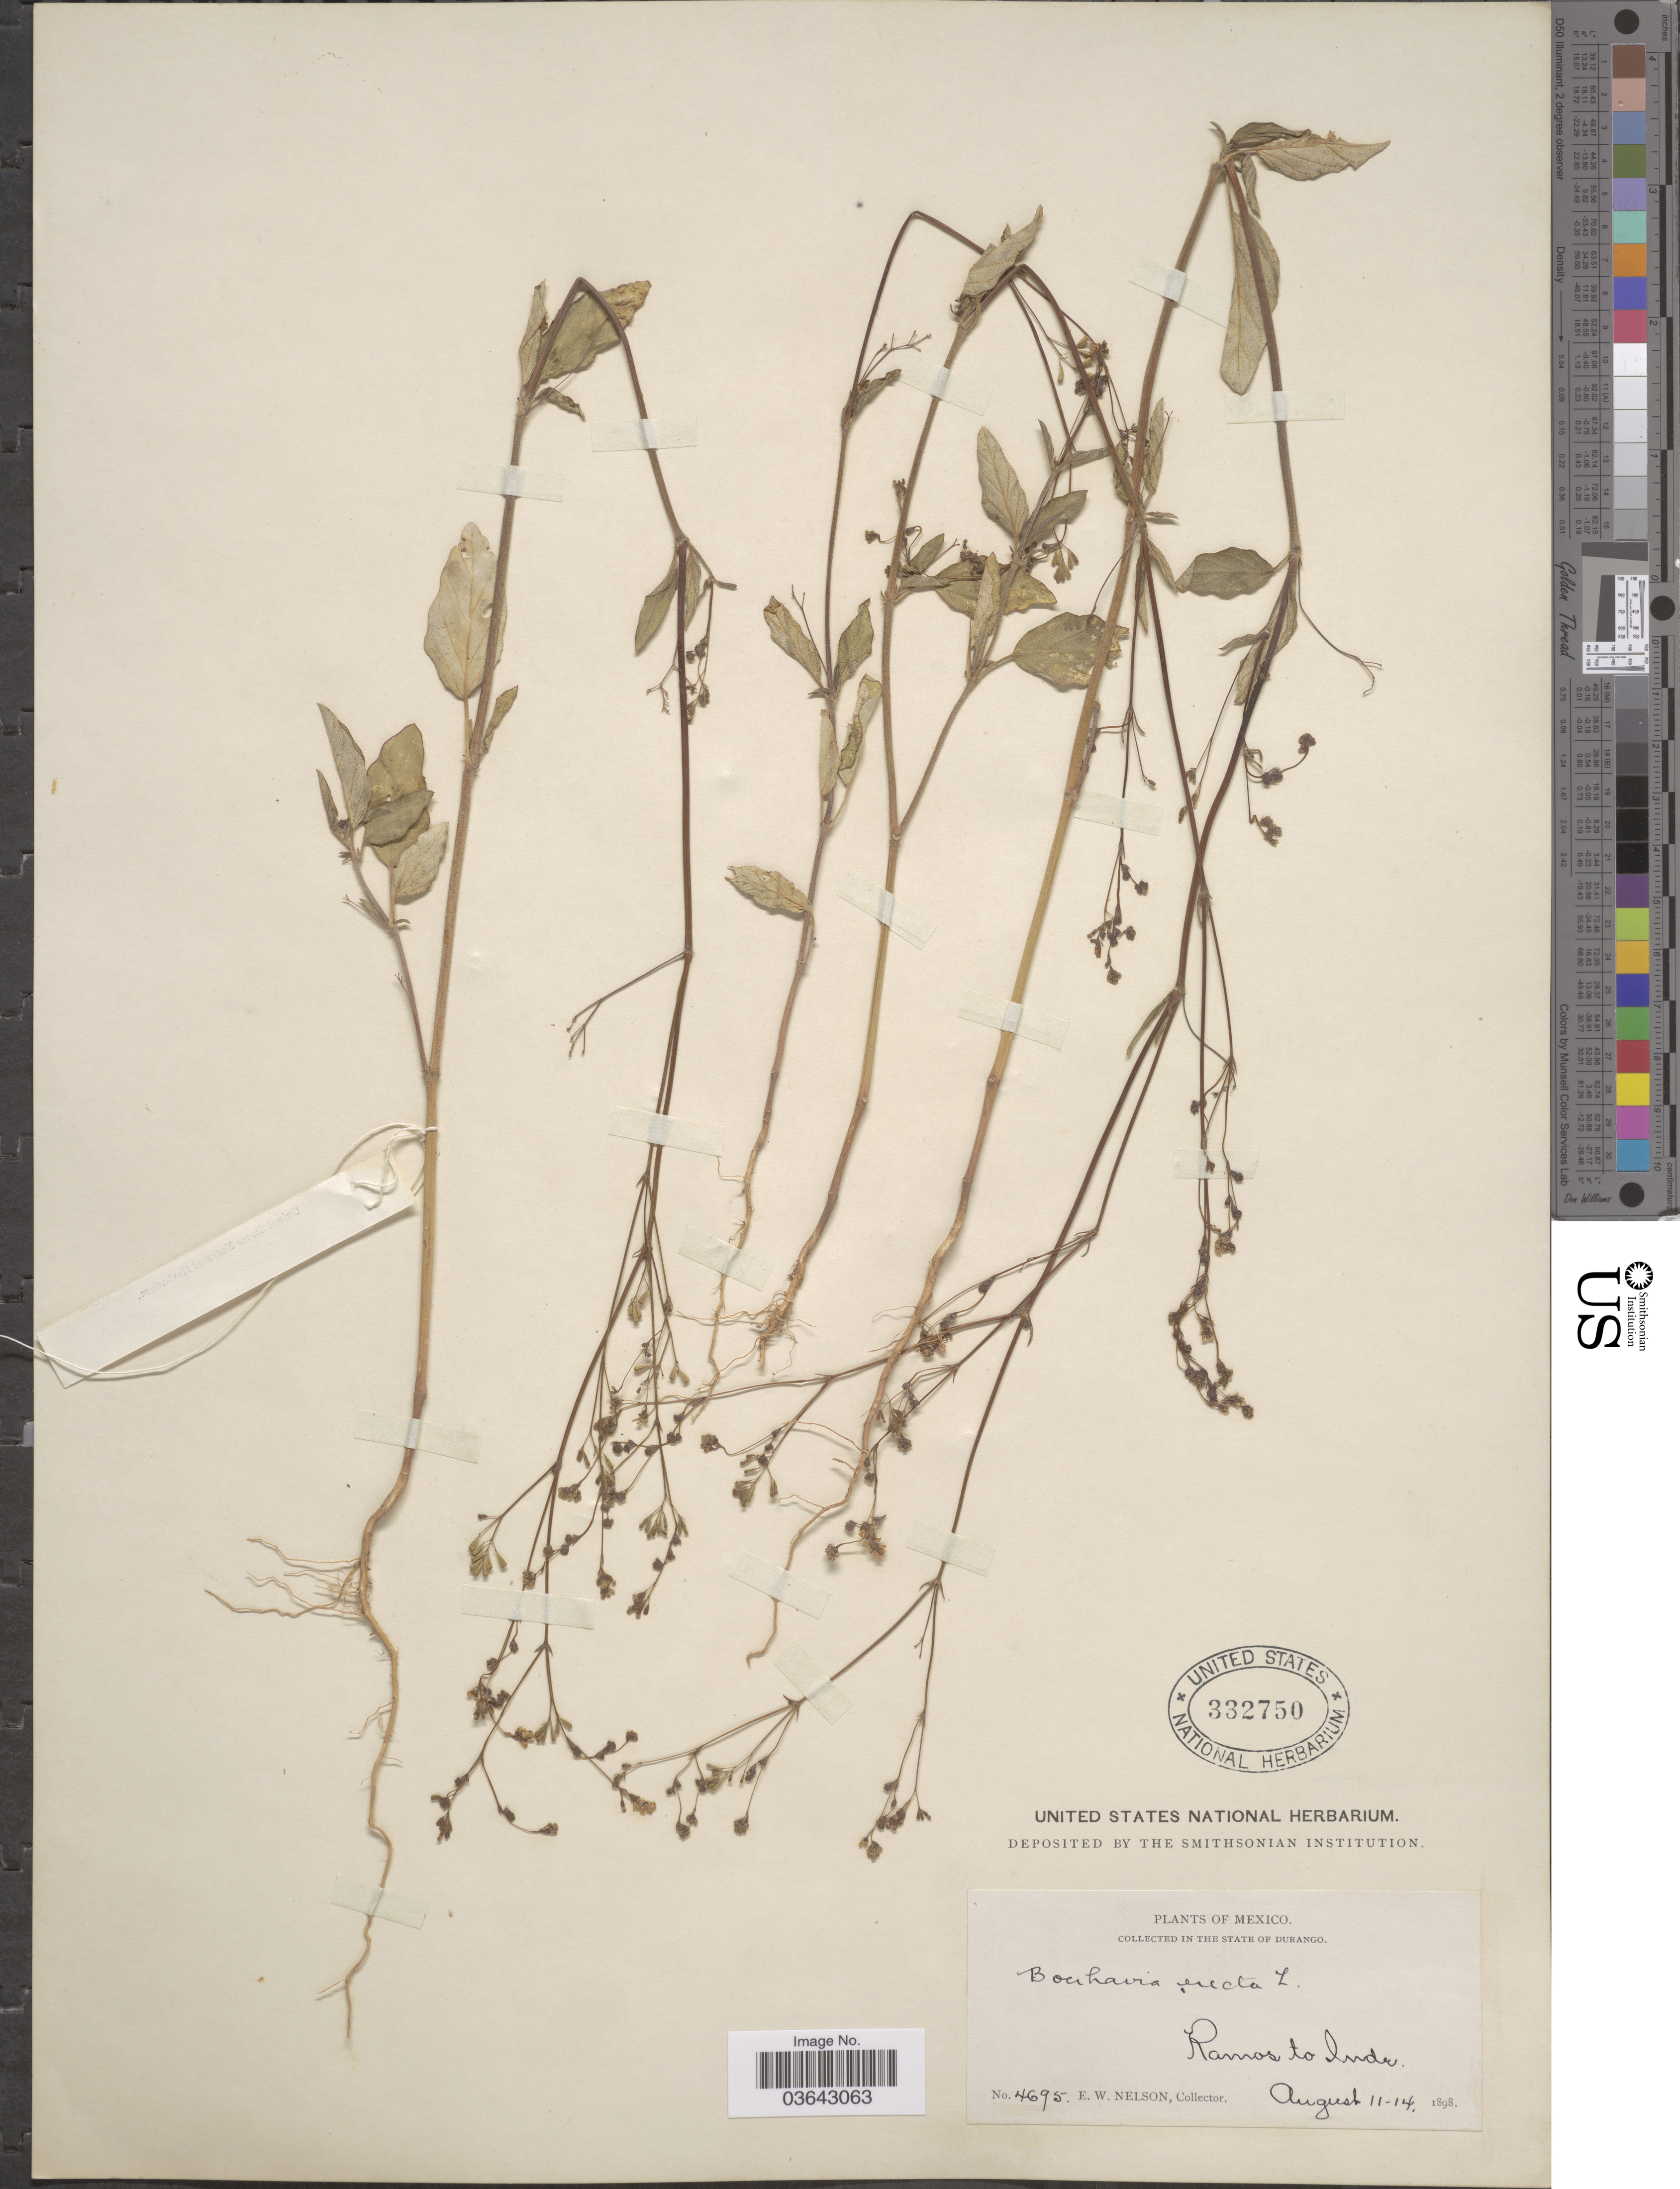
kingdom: Plantae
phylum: Tracheophyta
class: Magnoliopsida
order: Caryophyllales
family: Nyctaginaceae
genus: Boerhavia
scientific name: Boerhavia erecta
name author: L.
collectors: E. W. Nelson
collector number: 4695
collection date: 1898-08-11/1898-08-14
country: Mexico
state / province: Durango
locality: Ramos to Inde.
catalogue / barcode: US 332750